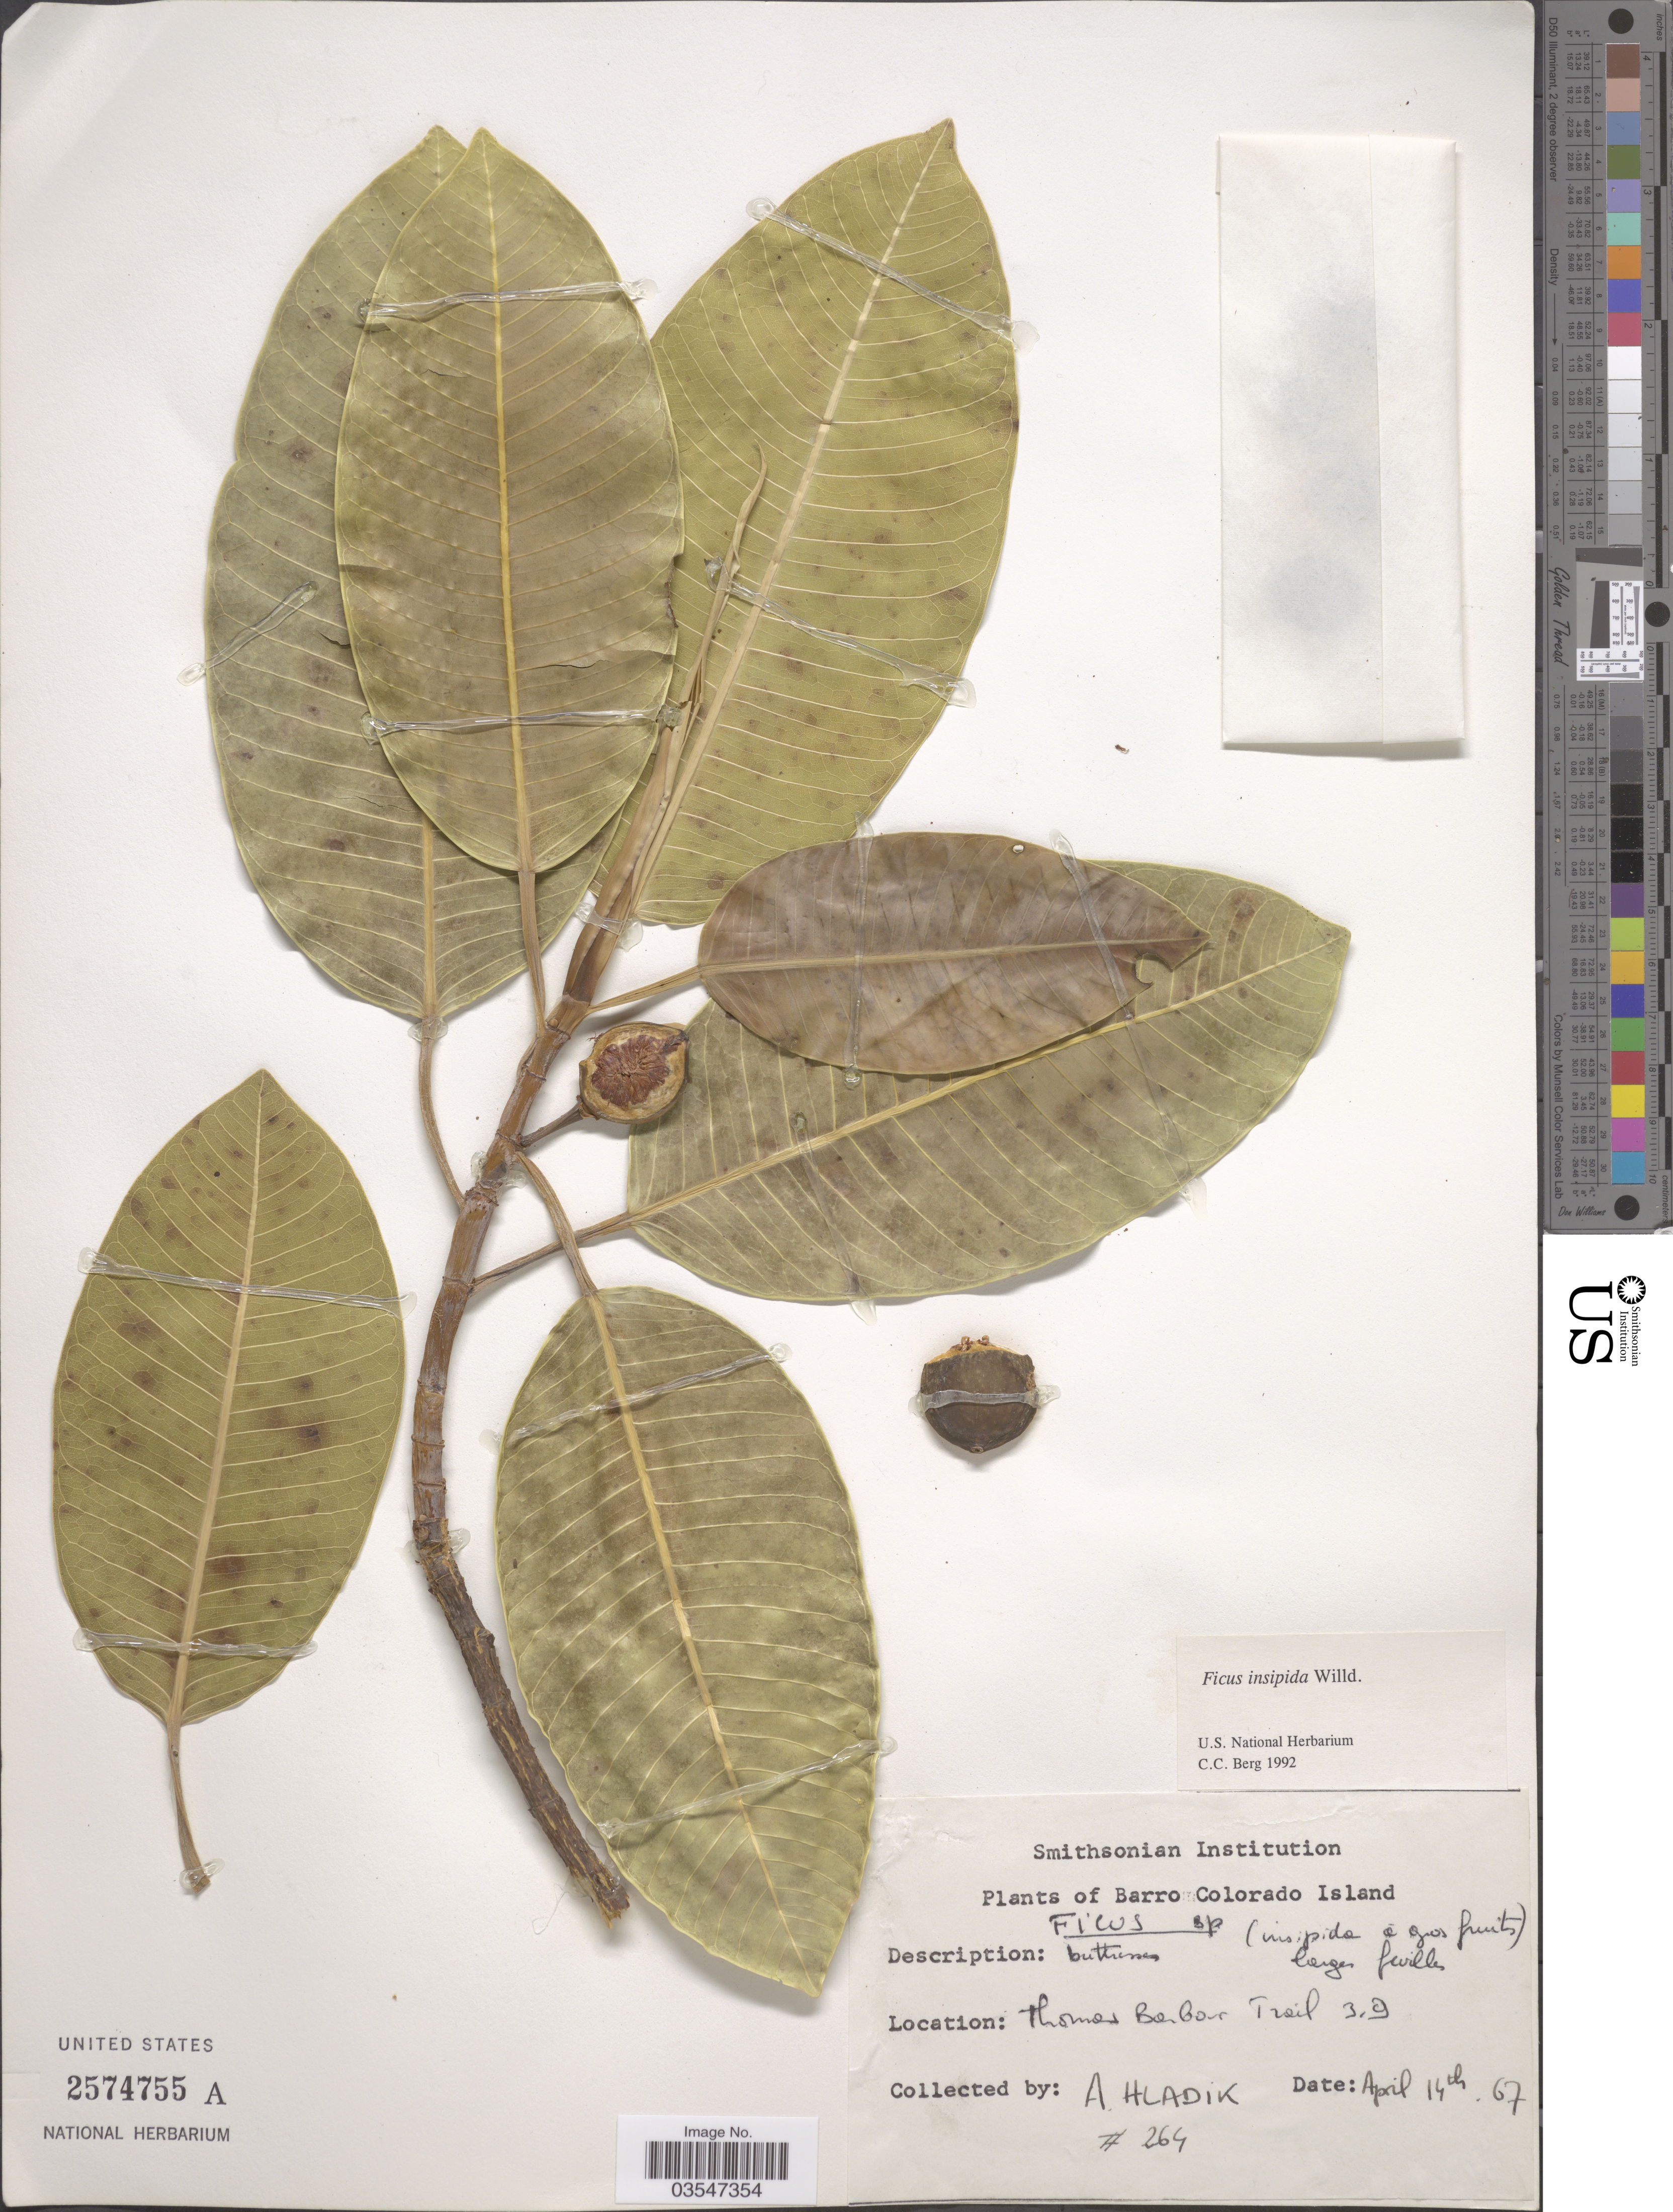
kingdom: Plantae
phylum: Tracheophyta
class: Magnoliopsida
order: Rosales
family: Moraceae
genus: Ficus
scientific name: Ficus insipida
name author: Willd.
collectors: A. Hladik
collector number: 264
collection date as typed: Transcribed d/m/y: 14/4/67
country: Panama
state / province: Panamá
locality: Barro Colorado Island. Thomas Barbour Trail 3.9.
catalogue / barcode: US 2574755A